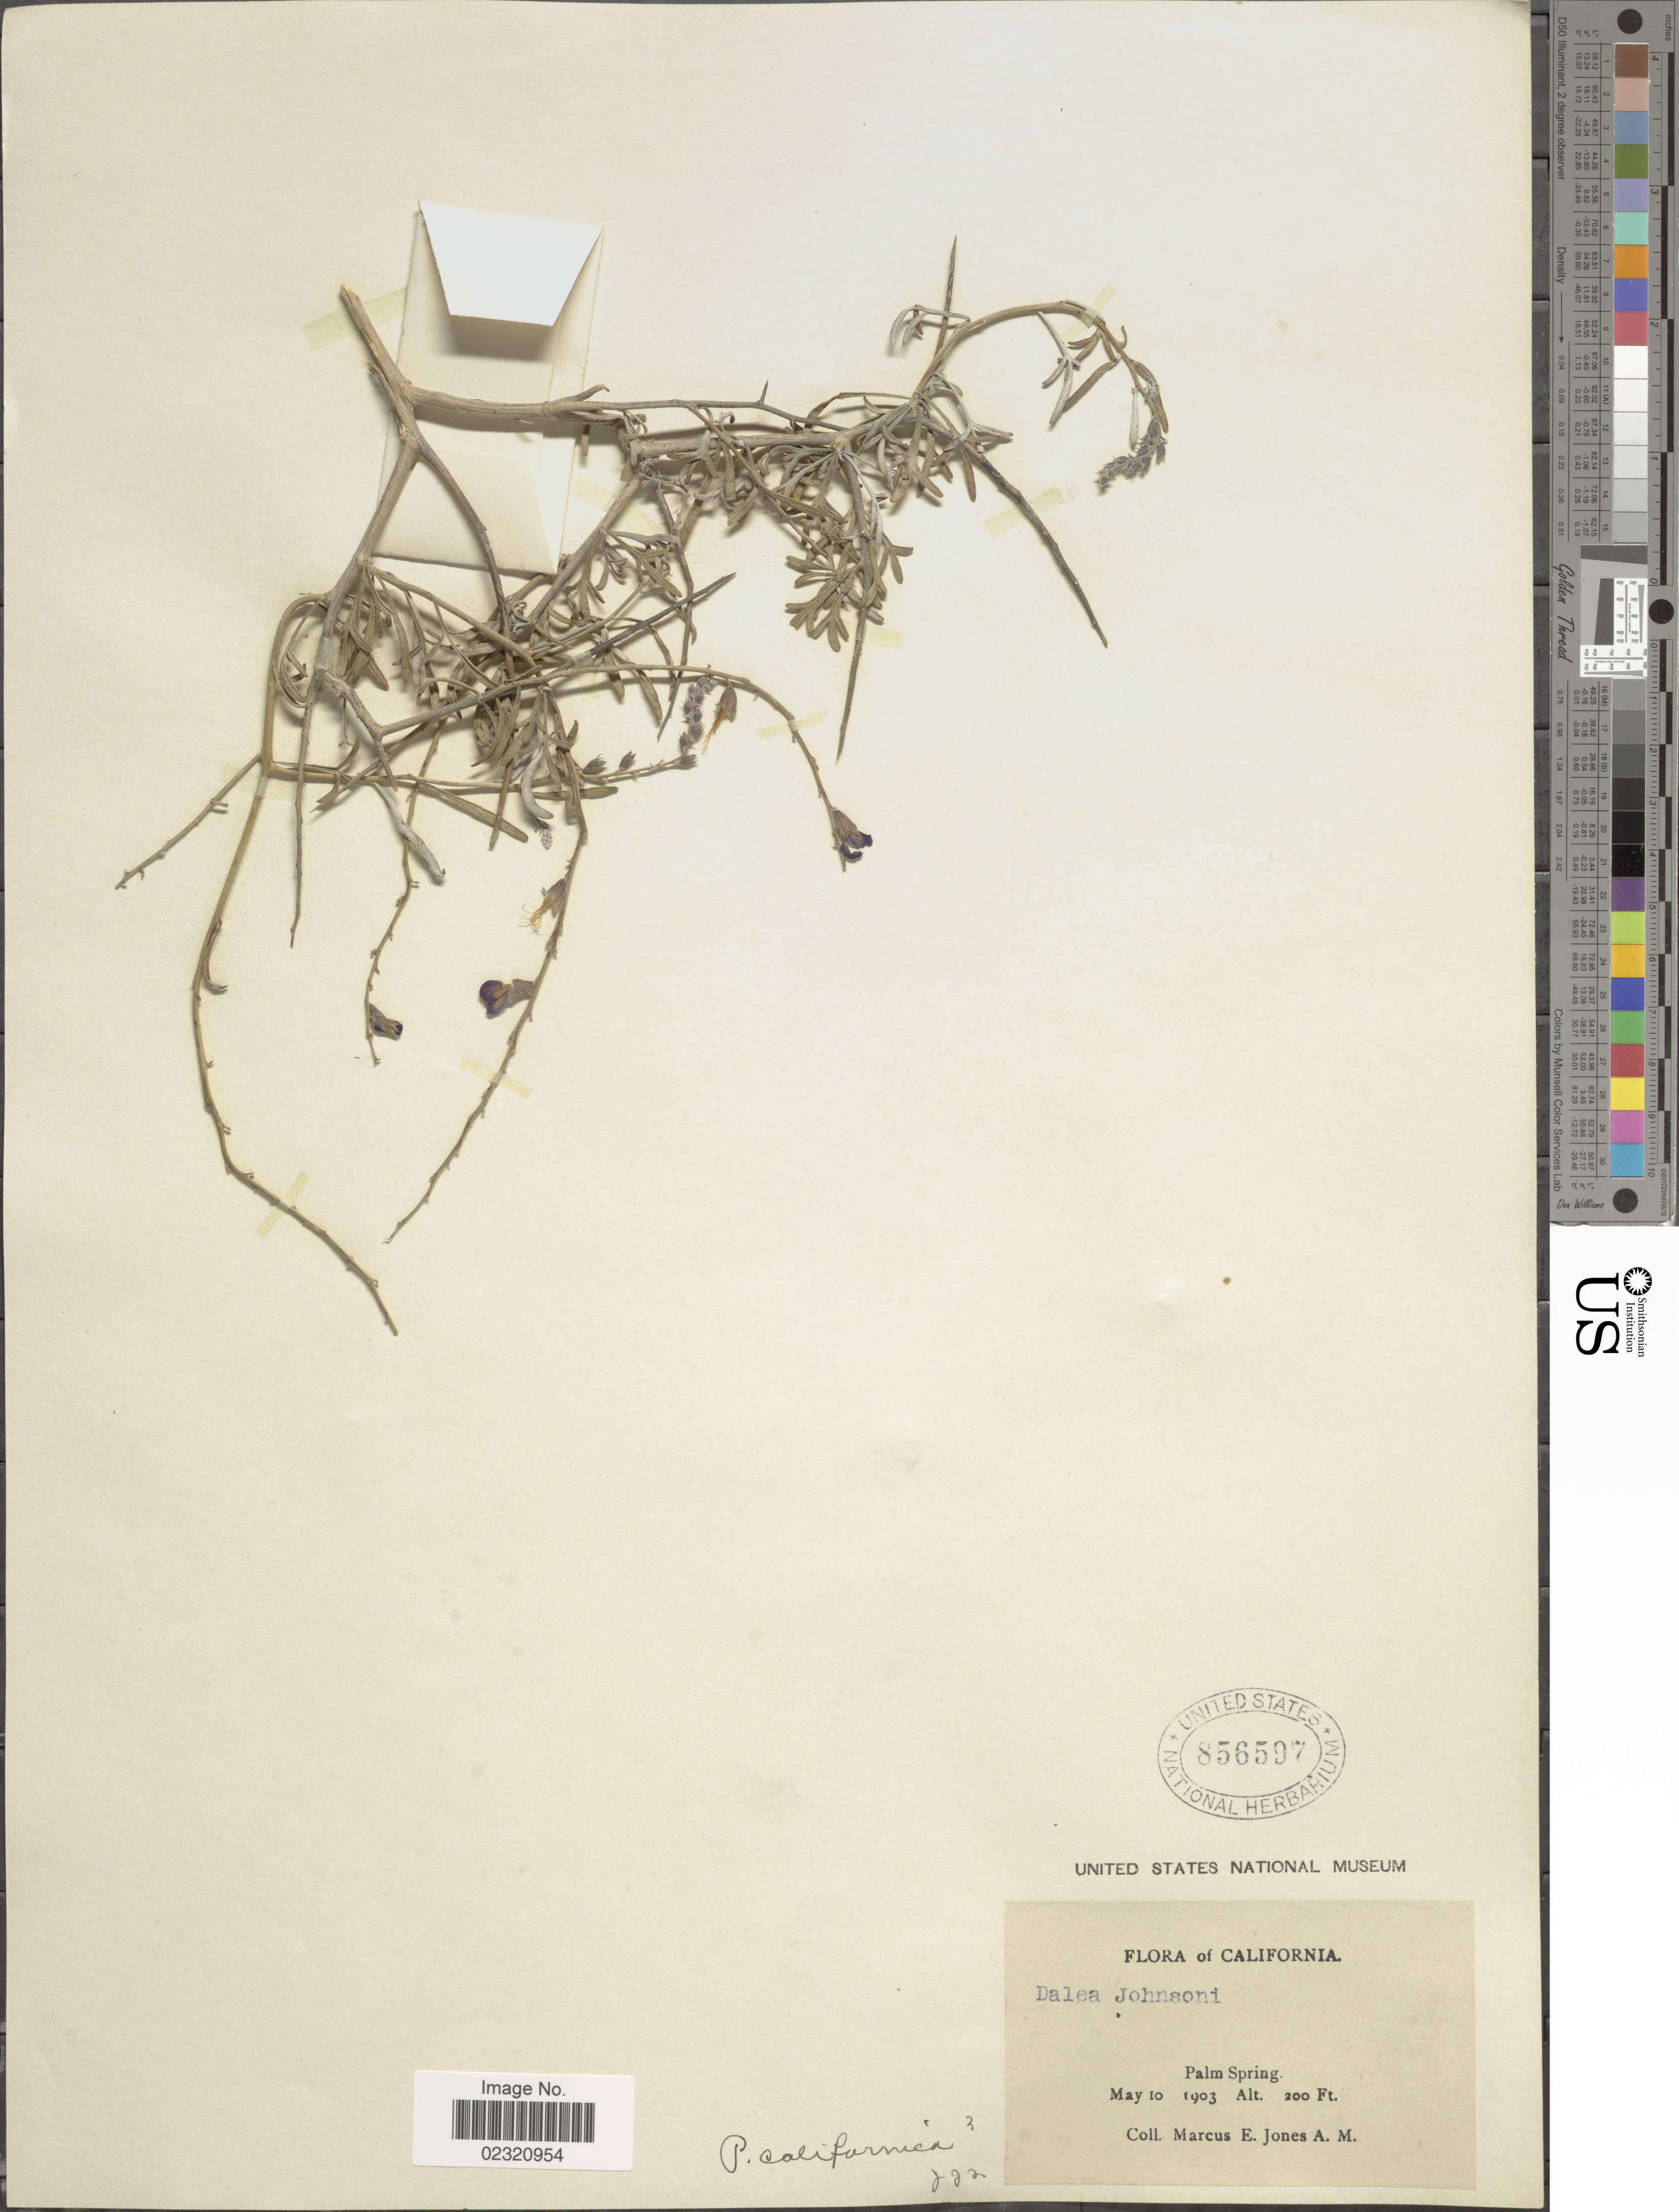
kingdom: Plantae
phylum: Tracheophyta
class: Magnoliopsida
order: Fabales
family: Fabaceae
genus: Psorothamnus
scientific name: Psorothamnus arborescens var. californicus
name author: (S. Watson) D. Sutherl. et al.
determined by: Strong, Mark T., (BOT), Smithsonian Institution - National Museum of Natural History (UNITED STATES)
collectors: M. E. Jones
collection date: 1903-05-10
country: United States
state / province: California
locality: Palm Spring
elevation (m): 61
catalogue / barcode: US 856597